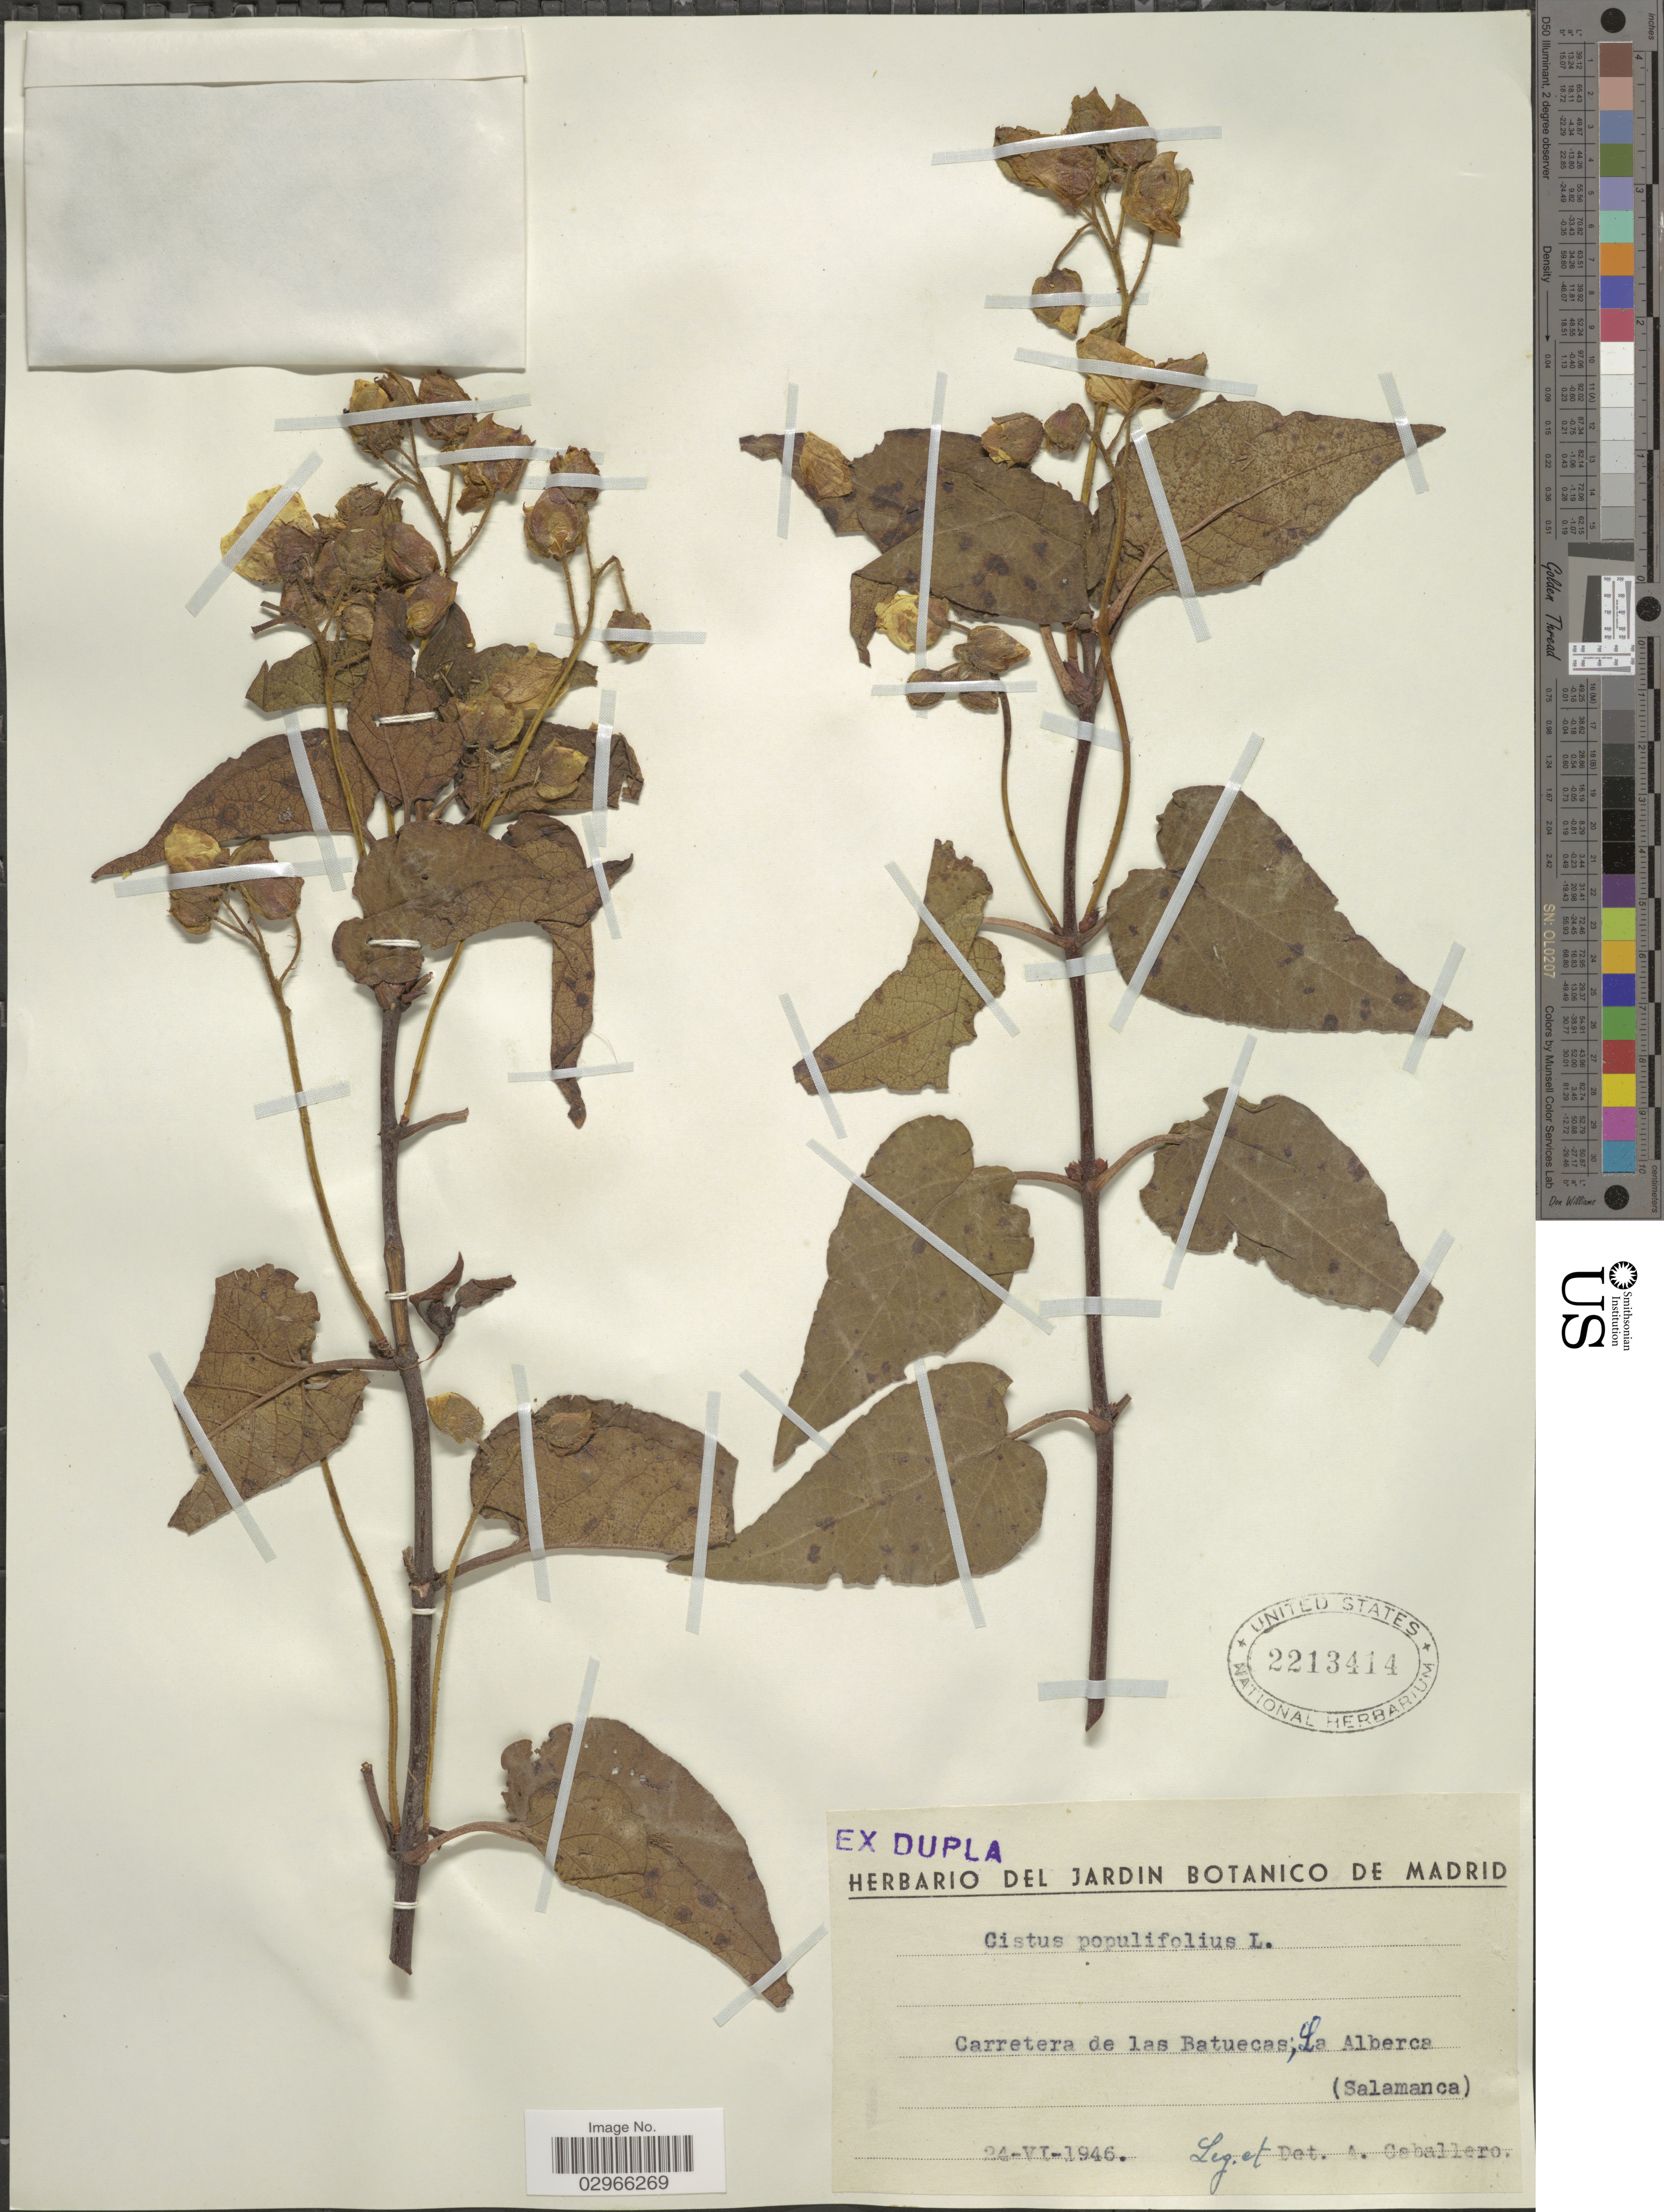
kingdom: Plantae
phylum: Tracheophyta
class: Magnoliopsida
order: Malvales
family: Cistaceae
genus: Cistus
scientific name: Cistus populifolius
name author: L.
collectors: A. Caballero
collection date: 1946-06-24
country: Spain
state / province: Madrid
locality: Carretera de las batuecas; La Alberca (Salamanca).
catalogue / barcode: US 2213414